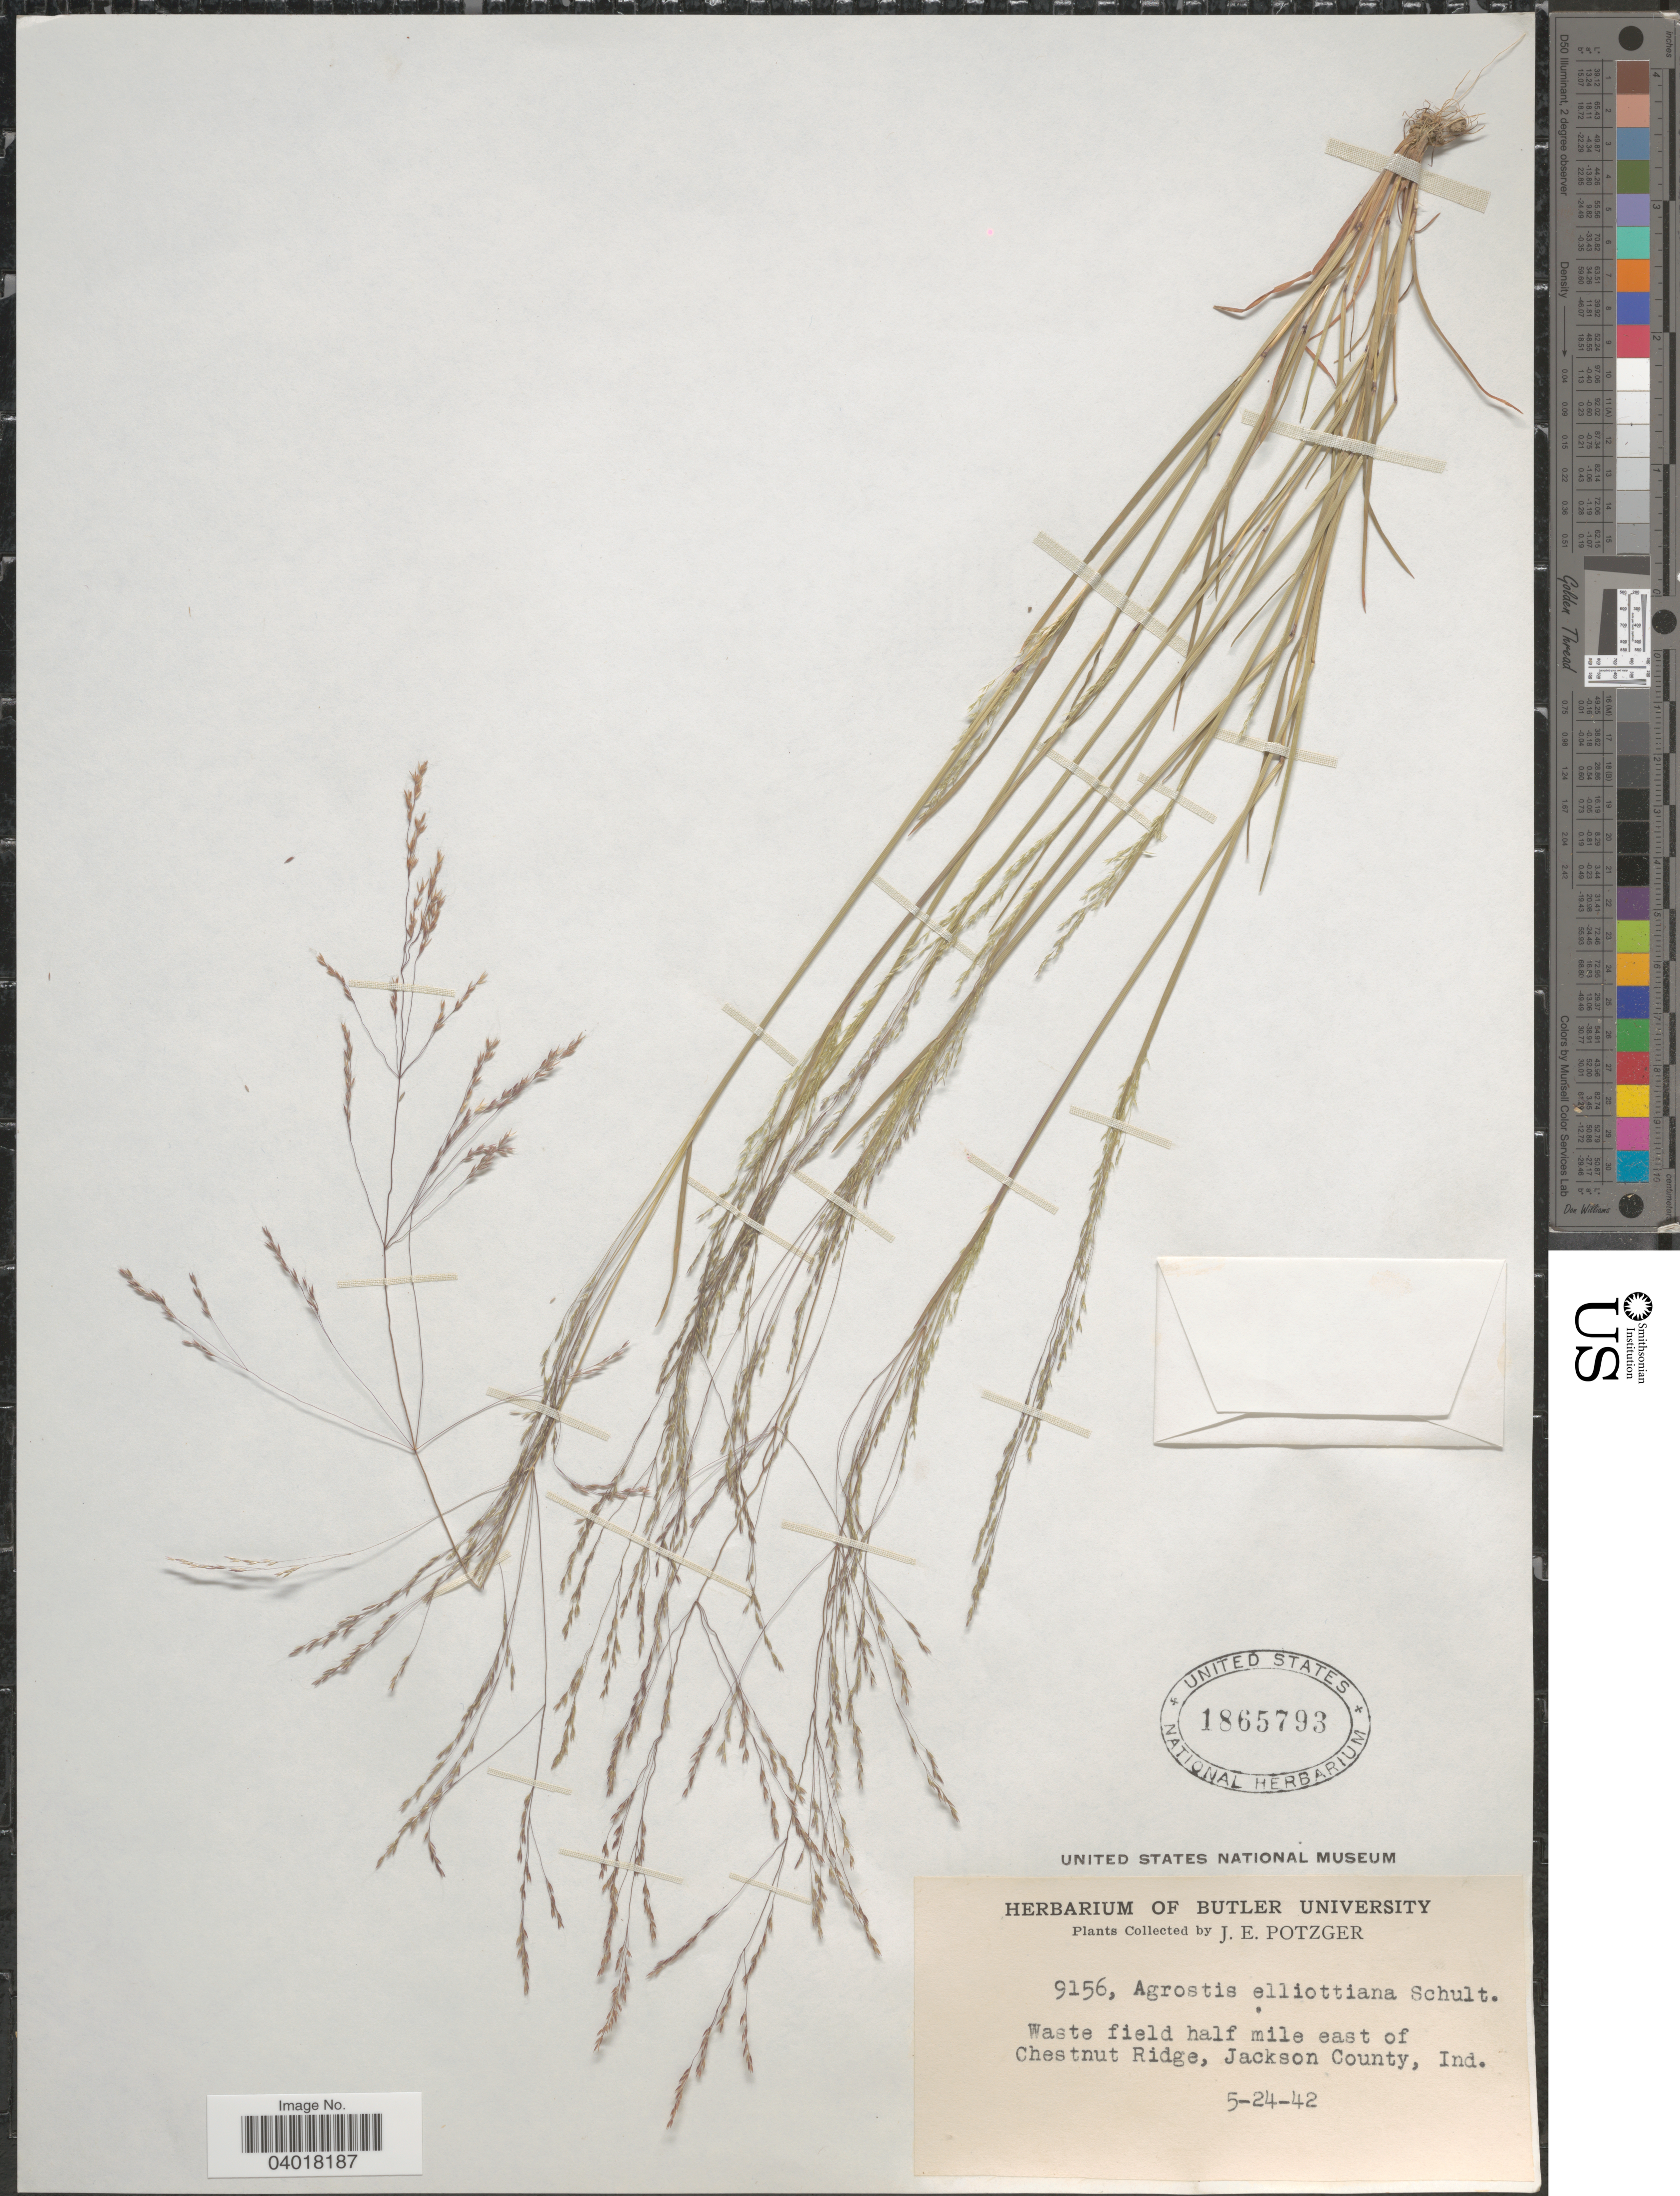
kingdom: Plantae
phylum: Tracheophyta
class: Liliopsida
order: Poales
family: Poaceae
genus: Agrostis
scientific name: Agrostis elliottiana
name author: Schult.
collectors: J. Potzger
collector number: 9156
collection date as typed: Transcribed d/m/y: 24/5/42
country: United States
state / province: Indiana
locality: Waste field half mile east of Chestnut Ridge, Jackson County.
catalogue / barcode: US 1865793